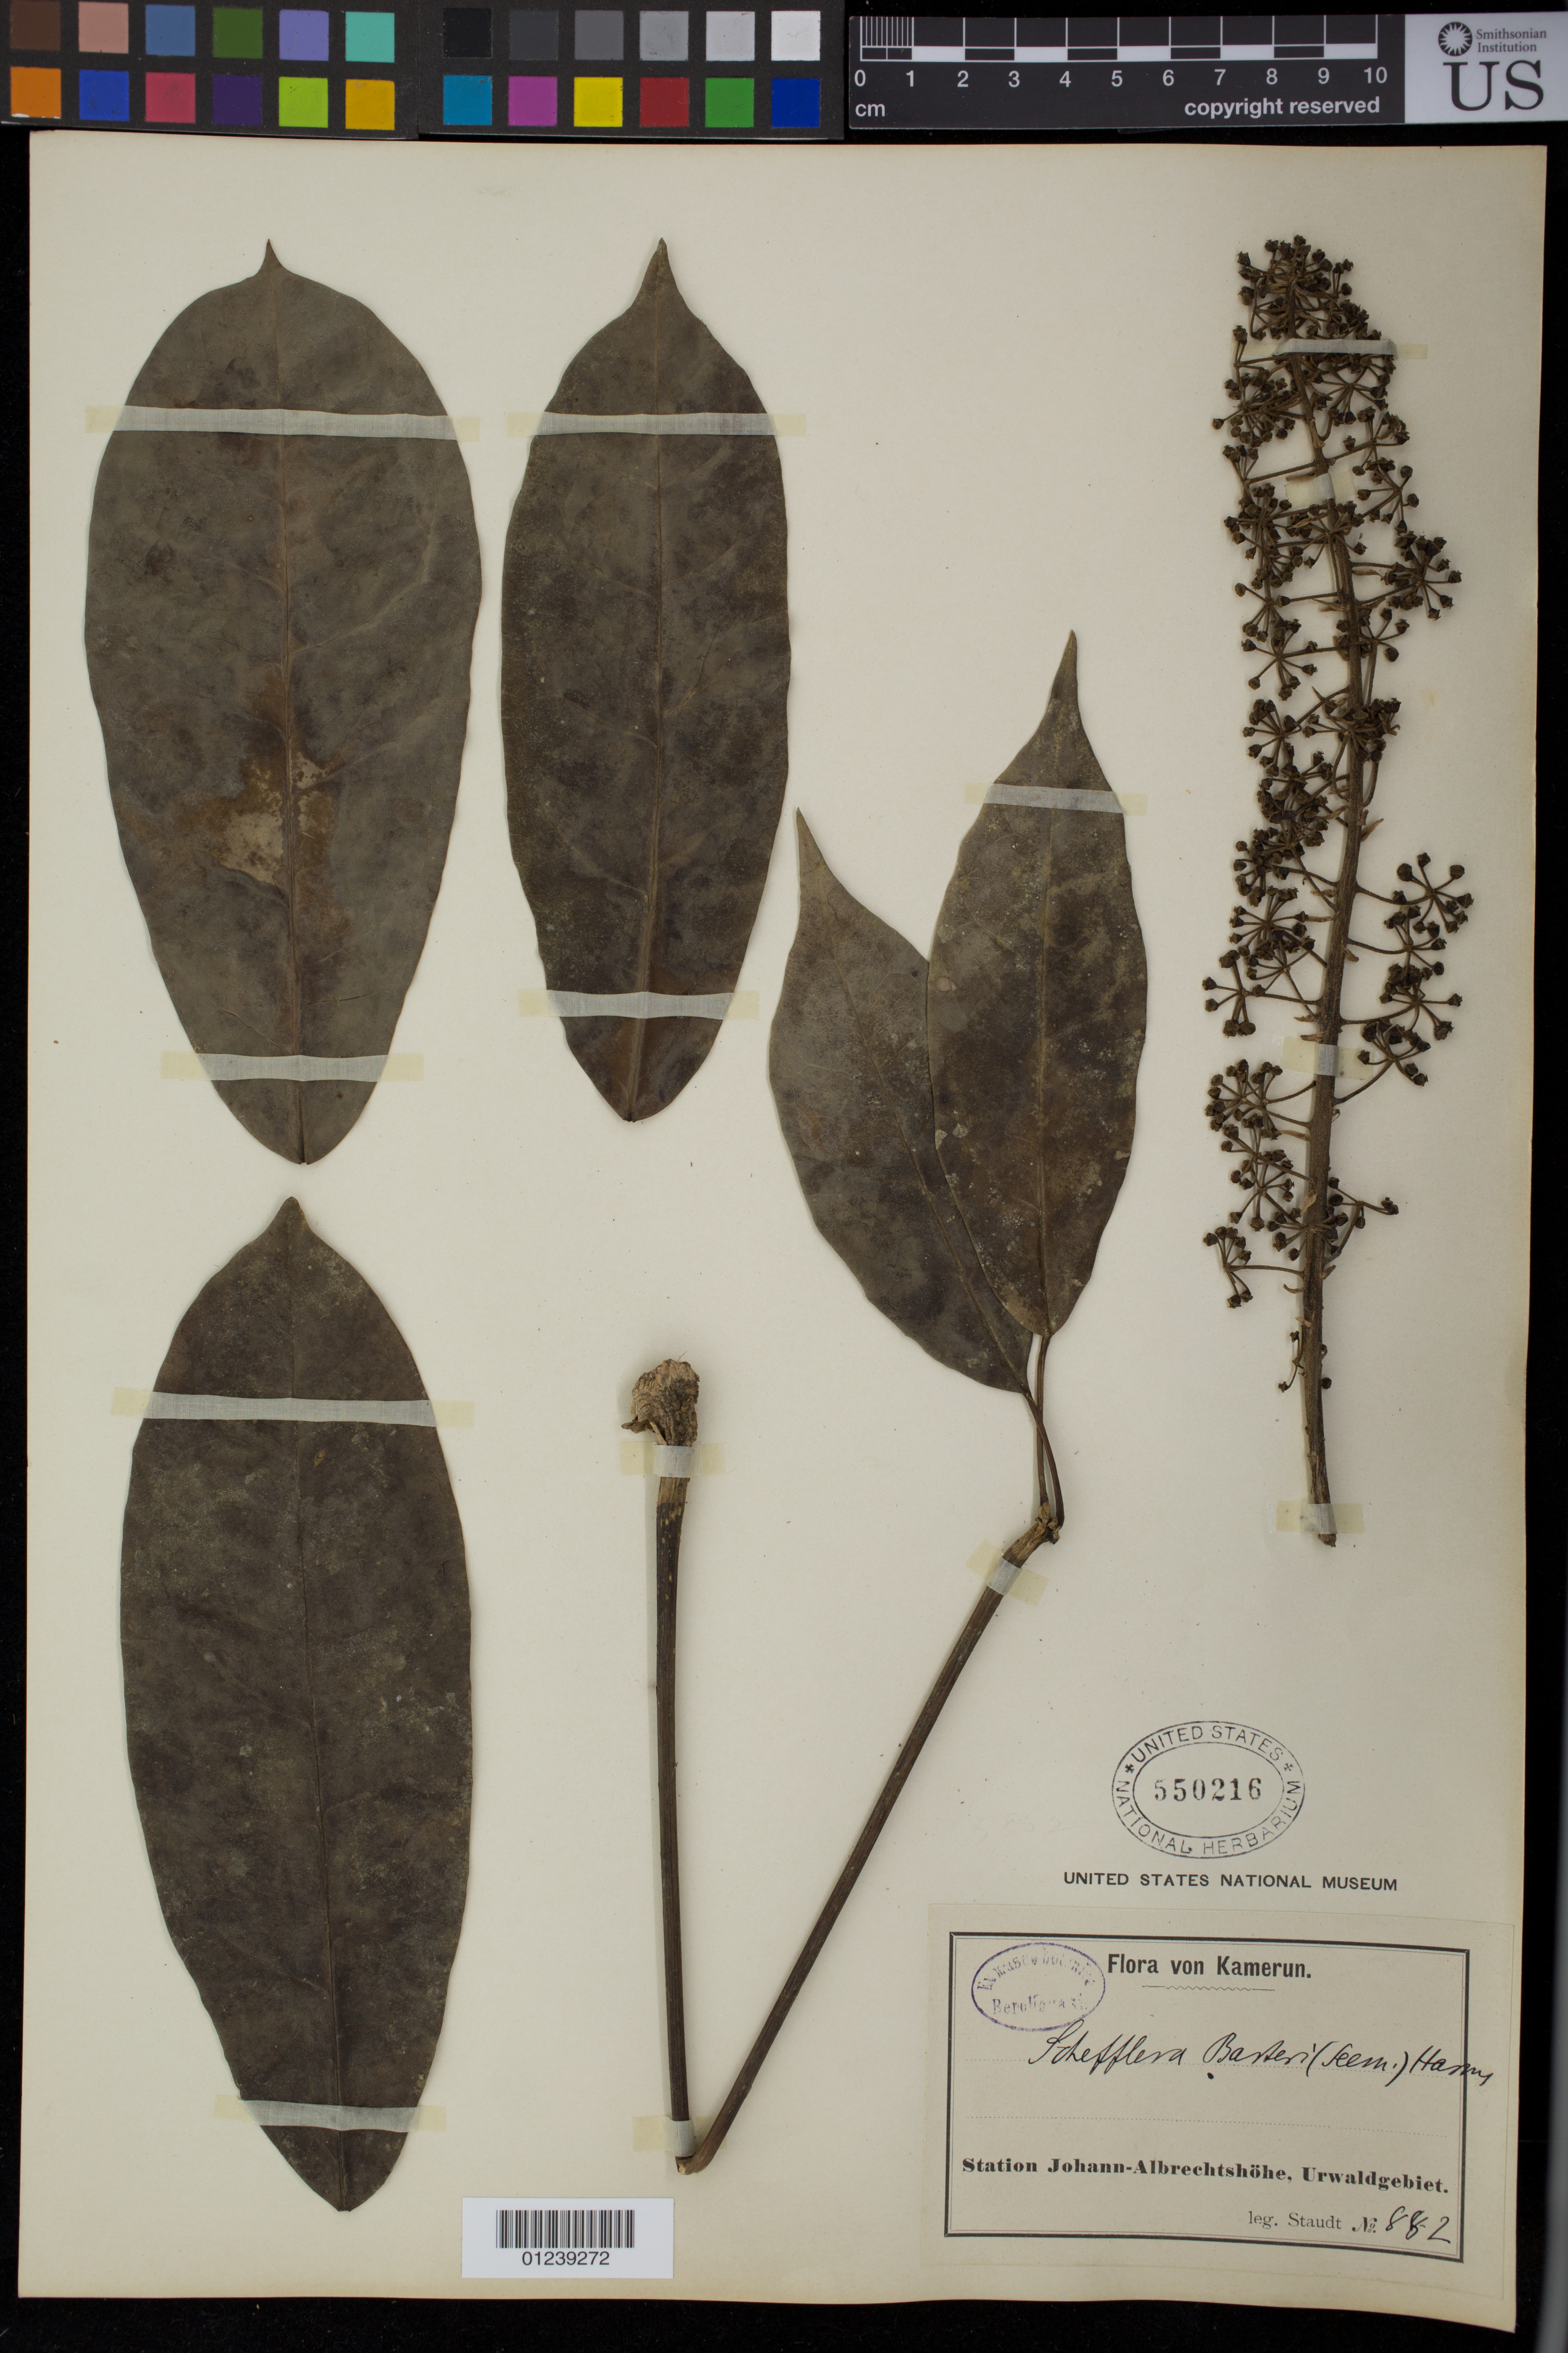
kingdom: Plantae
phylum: Tracheophyta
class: Magnoliopsida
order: Apiales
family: Araliaceae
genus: Schefflera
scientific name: Schefflera barteri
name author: (Seeman) Harms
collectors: -. Staudt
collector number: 882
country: Cameroon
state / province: Sud-Ouest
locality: Station Johann-Albrechtshöhe, Urwaldgebiet.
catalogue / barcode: US 550216